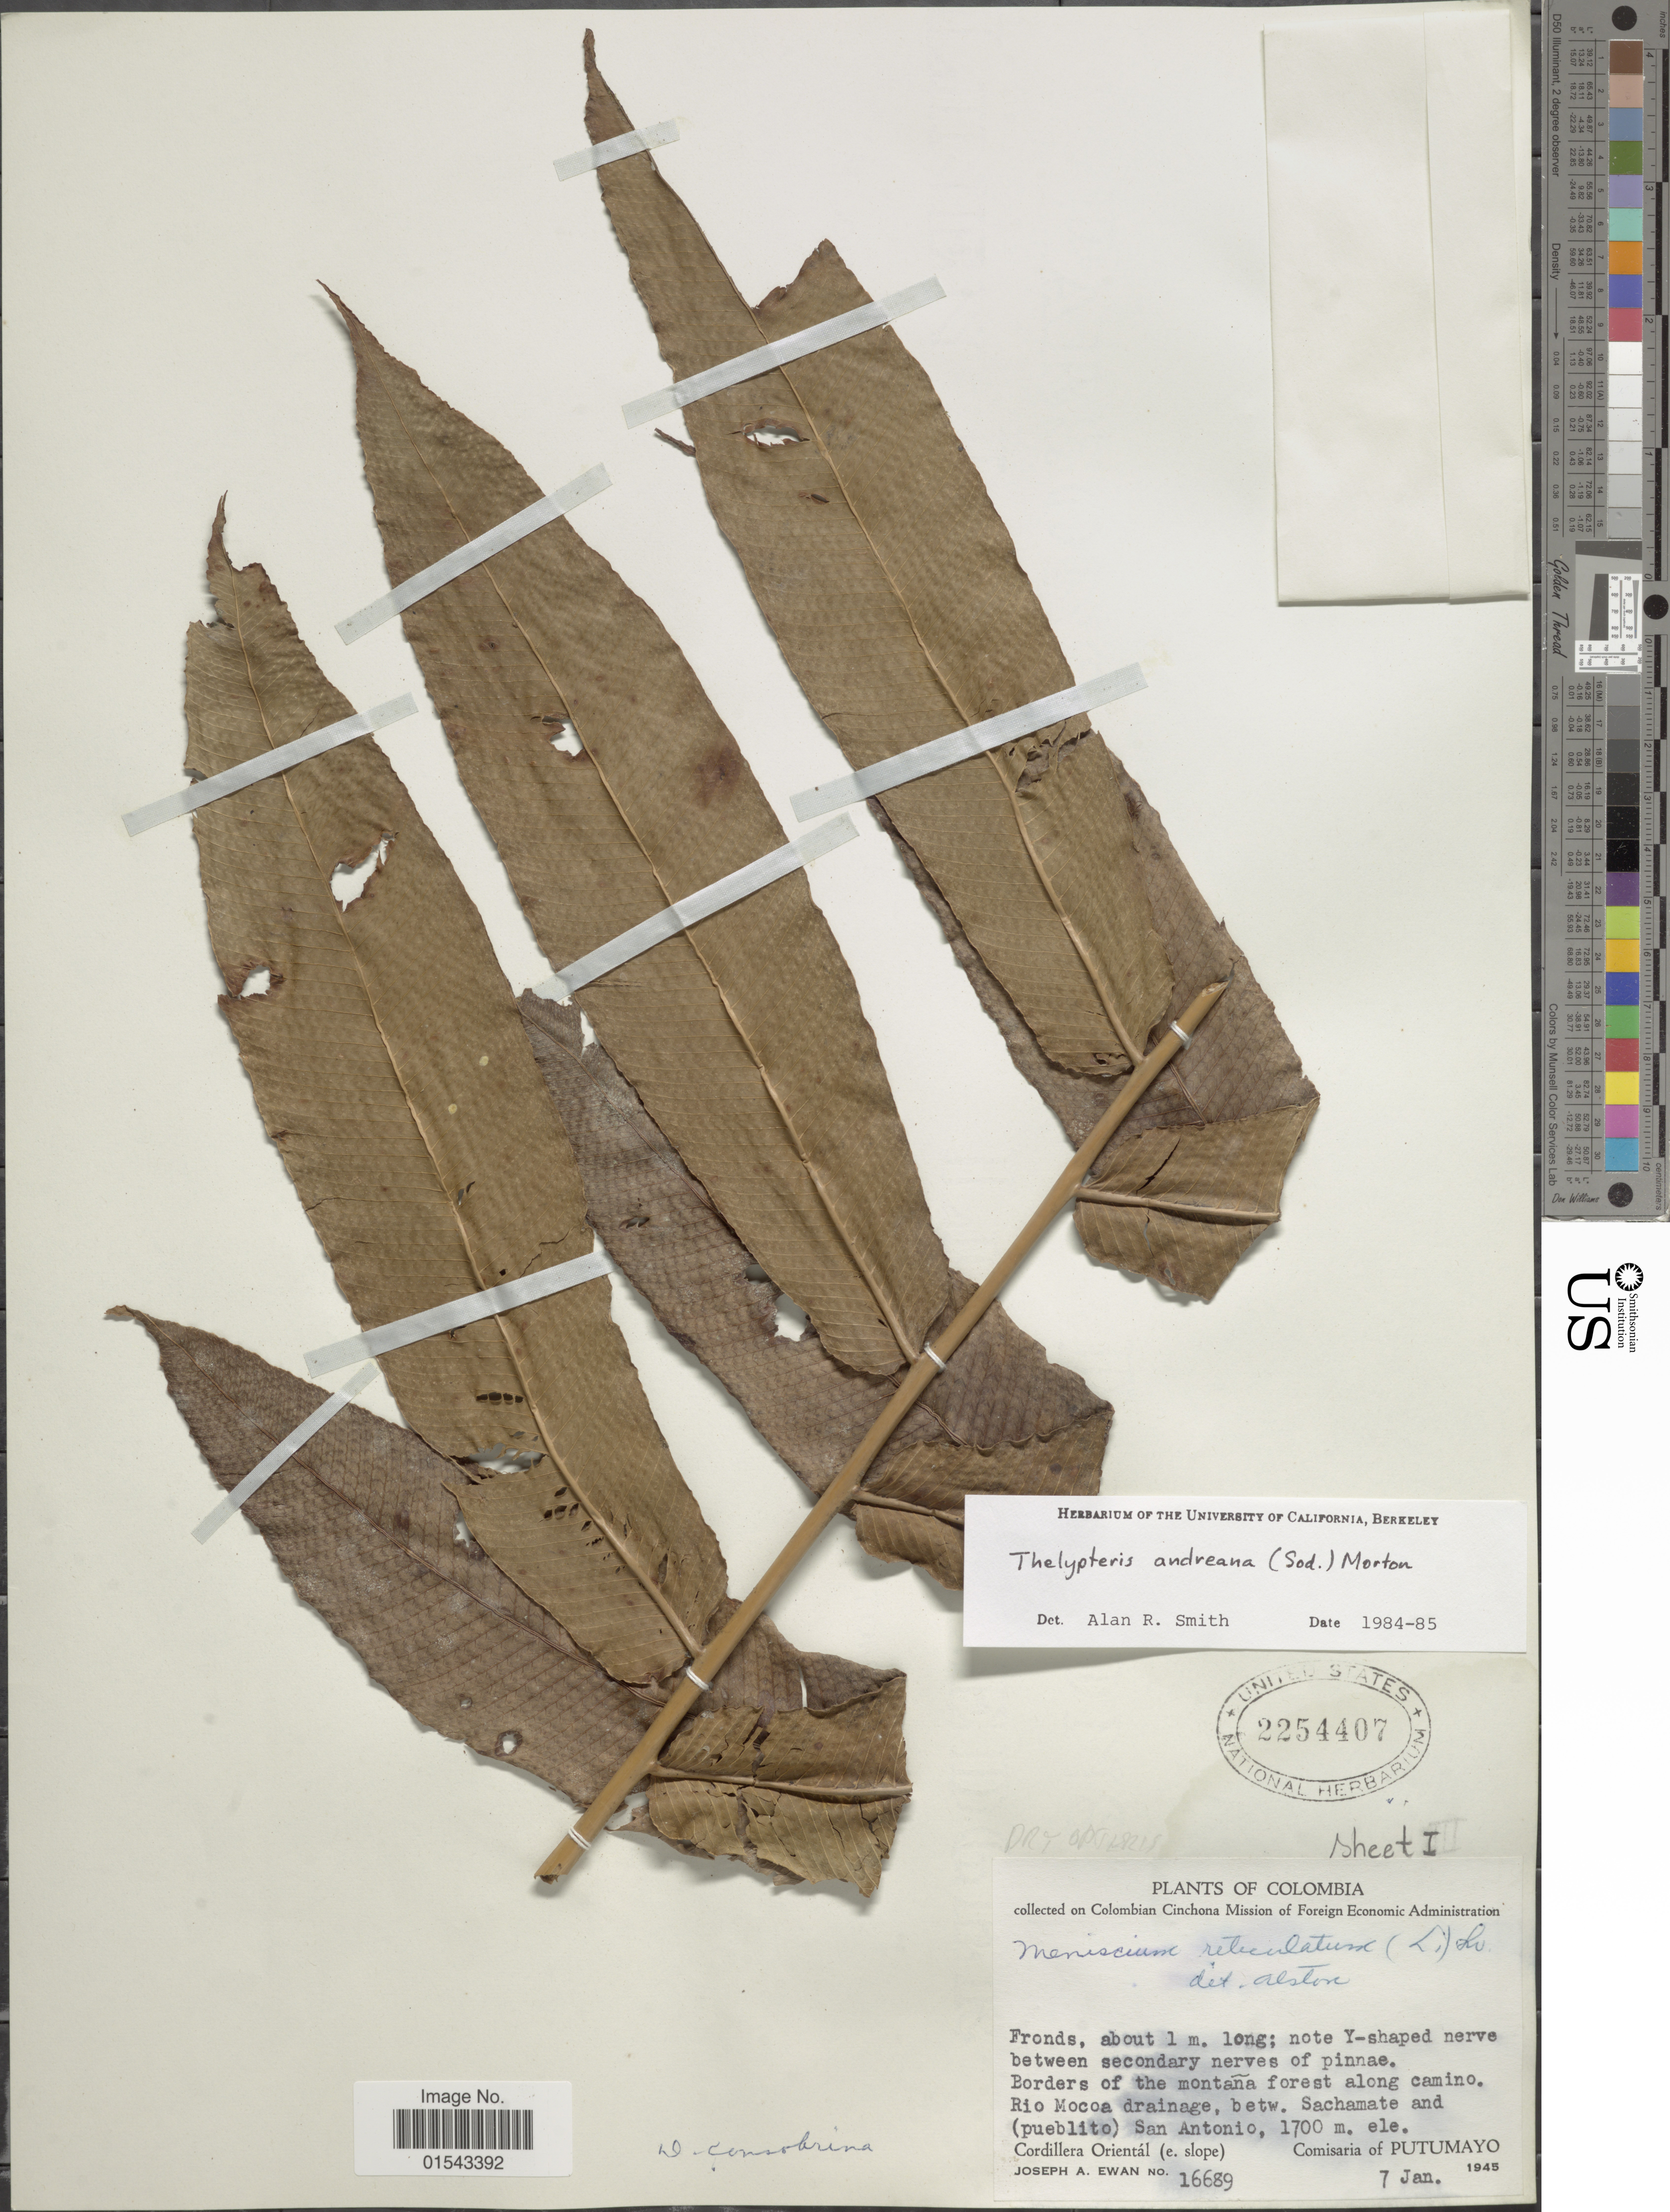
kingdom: Plantae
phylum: Tracheophyta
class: Polypodiopsida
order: Polypodiales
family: Thelypteridaceae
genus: Meniscium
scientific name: Meniscium andreanum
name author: Sodiro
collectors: J. A. Ewan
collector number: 16689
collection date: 1945-01-07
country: Colombia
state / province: Putumayo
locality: Rio Mocoa drainage betw. Sachamate and (pueblito) San Antonio. Cordillera Orientál (e. slope)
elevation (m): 1700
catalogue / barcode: US 2254407